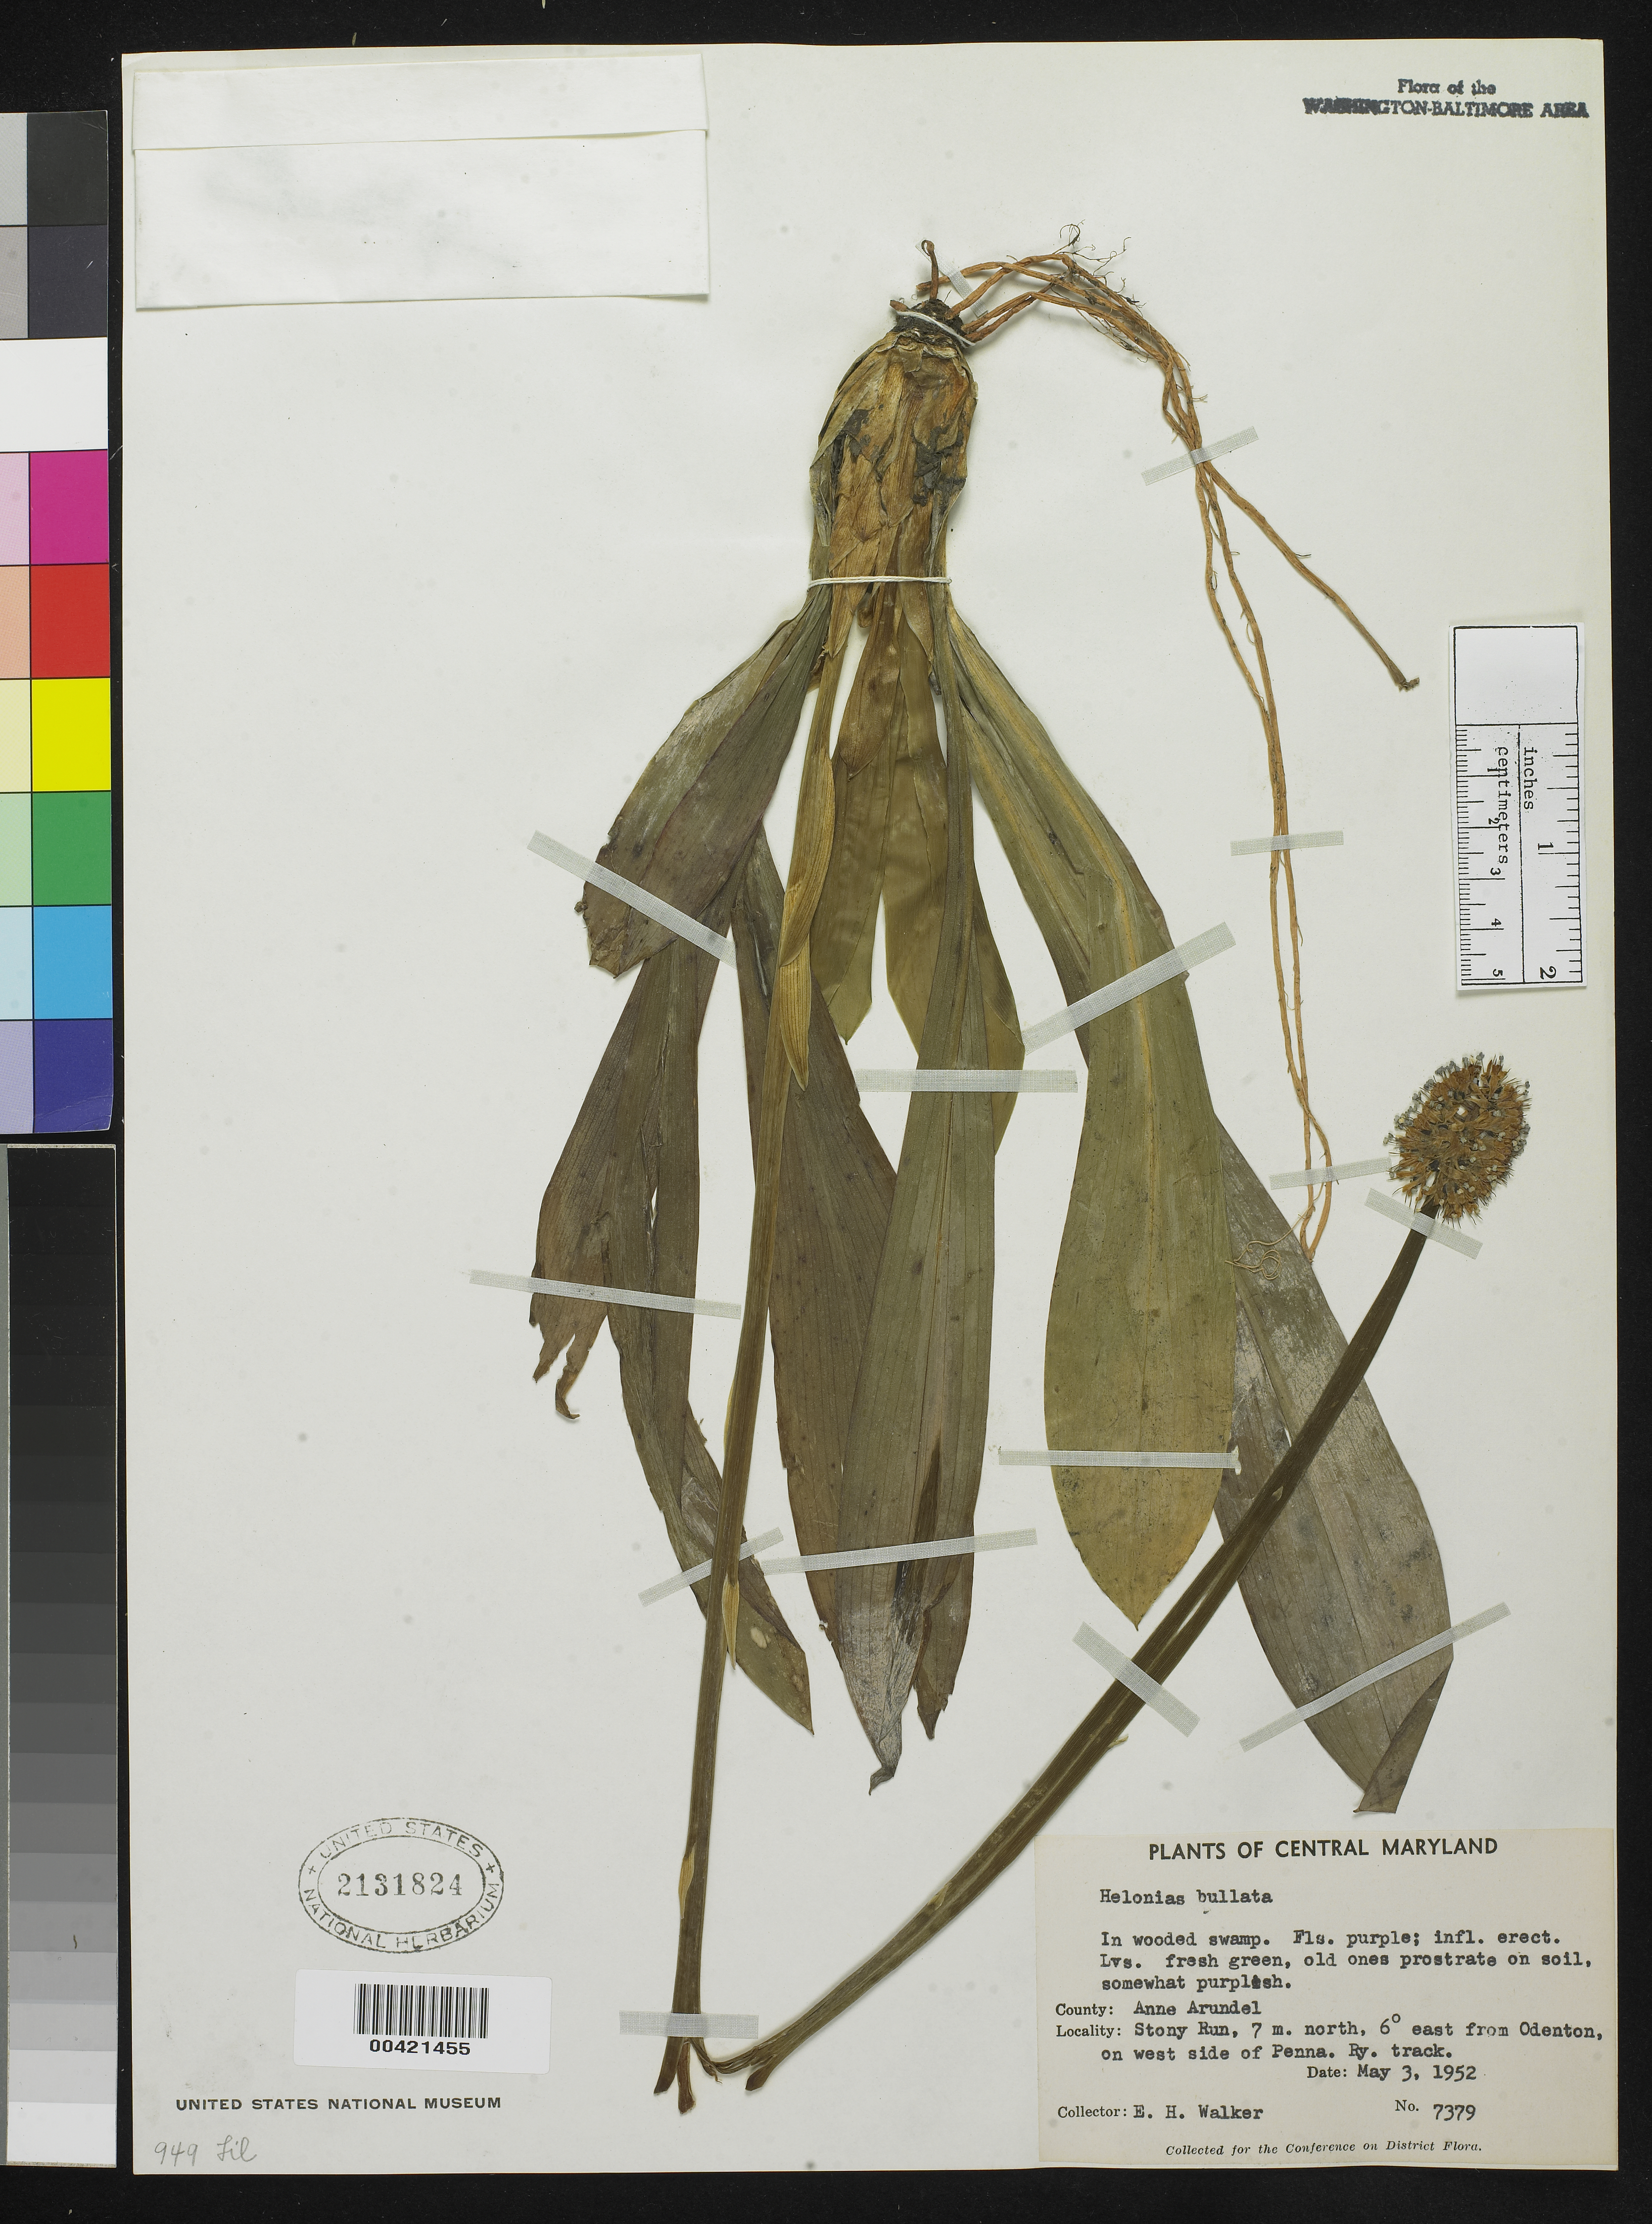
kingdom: Plantae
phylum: Tracheophyta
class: Liliopsida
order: Liliales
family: Melanthiaceae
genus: Helonias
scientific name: Helonias bullata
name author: L.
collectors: E. H. Walker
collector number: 7379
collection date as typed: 03 May 1952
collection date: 1952-05-03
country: United States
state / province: Maryland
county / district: Anne Arundel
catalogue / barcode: US 2131824